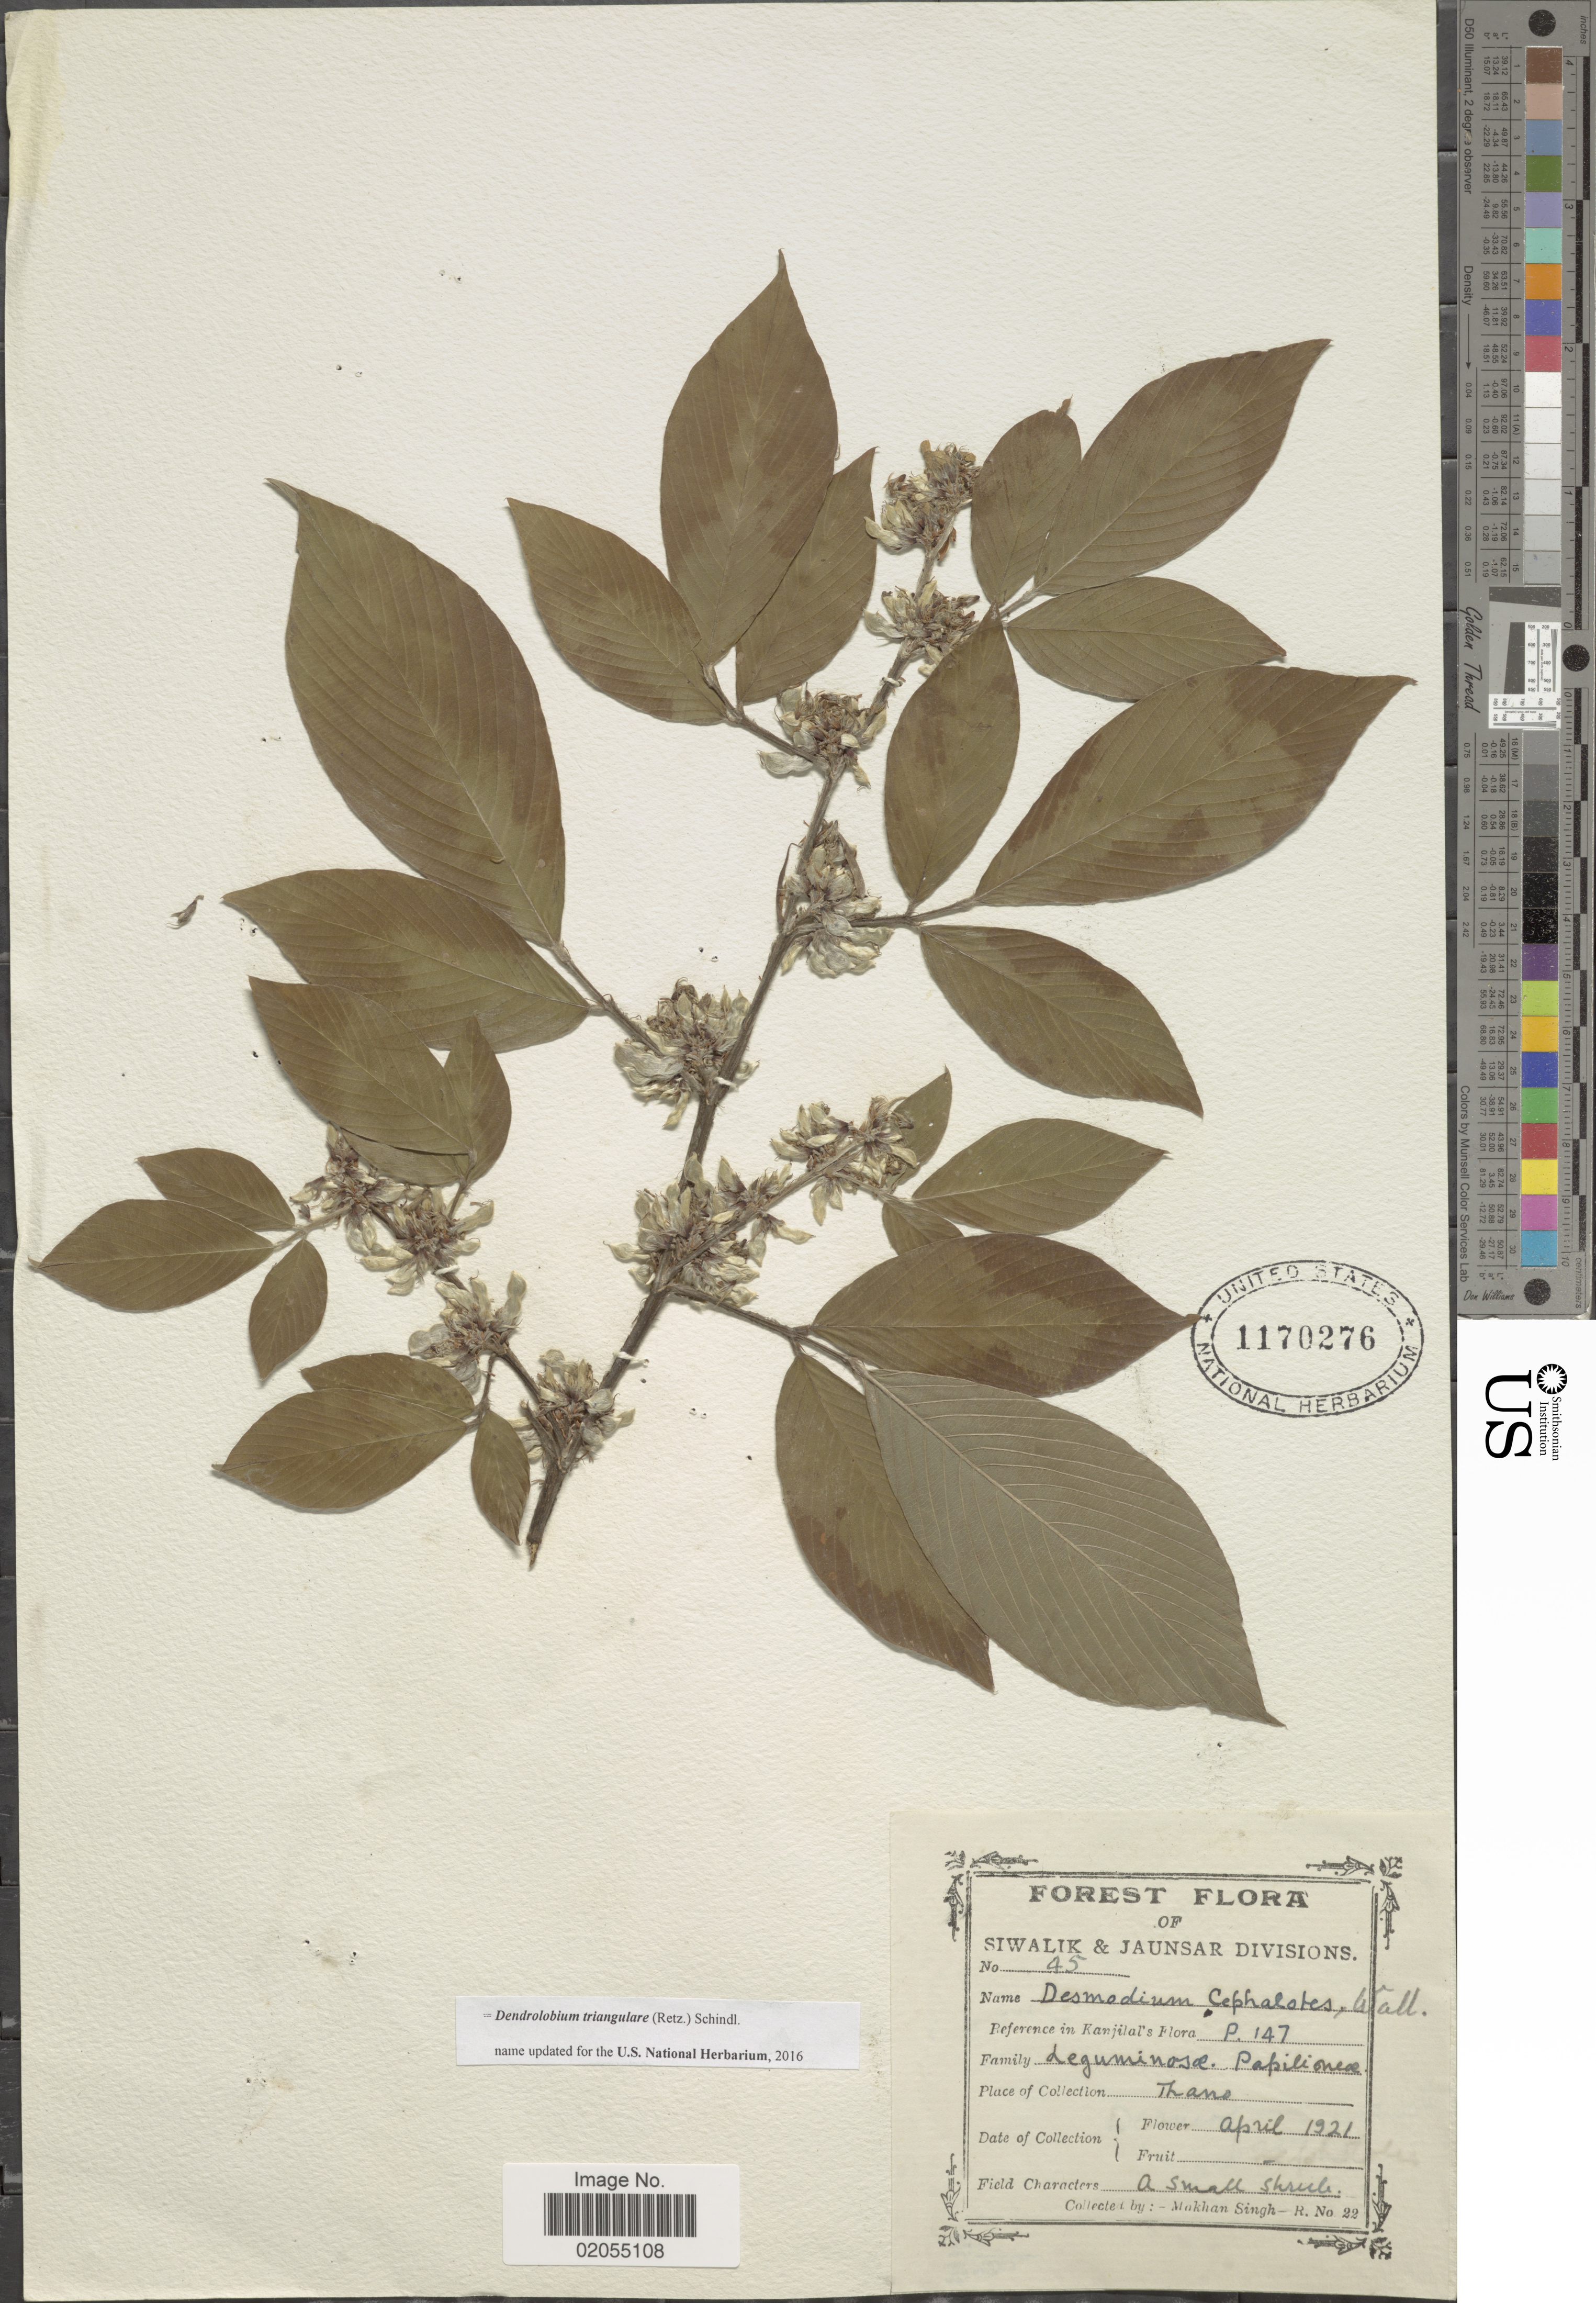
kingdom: Plantae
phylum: Tracheophyta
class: Magnoliopsida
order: Fabales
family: Fabaceae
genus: Dendrolobium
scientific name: Dendrolobium triangulare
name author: (Retz.) Schindl.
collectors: M. Singh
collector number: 22/45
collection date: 1921-04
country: India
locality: Forest. Siwalik & Jaunsar Division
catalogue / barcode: US 1170276